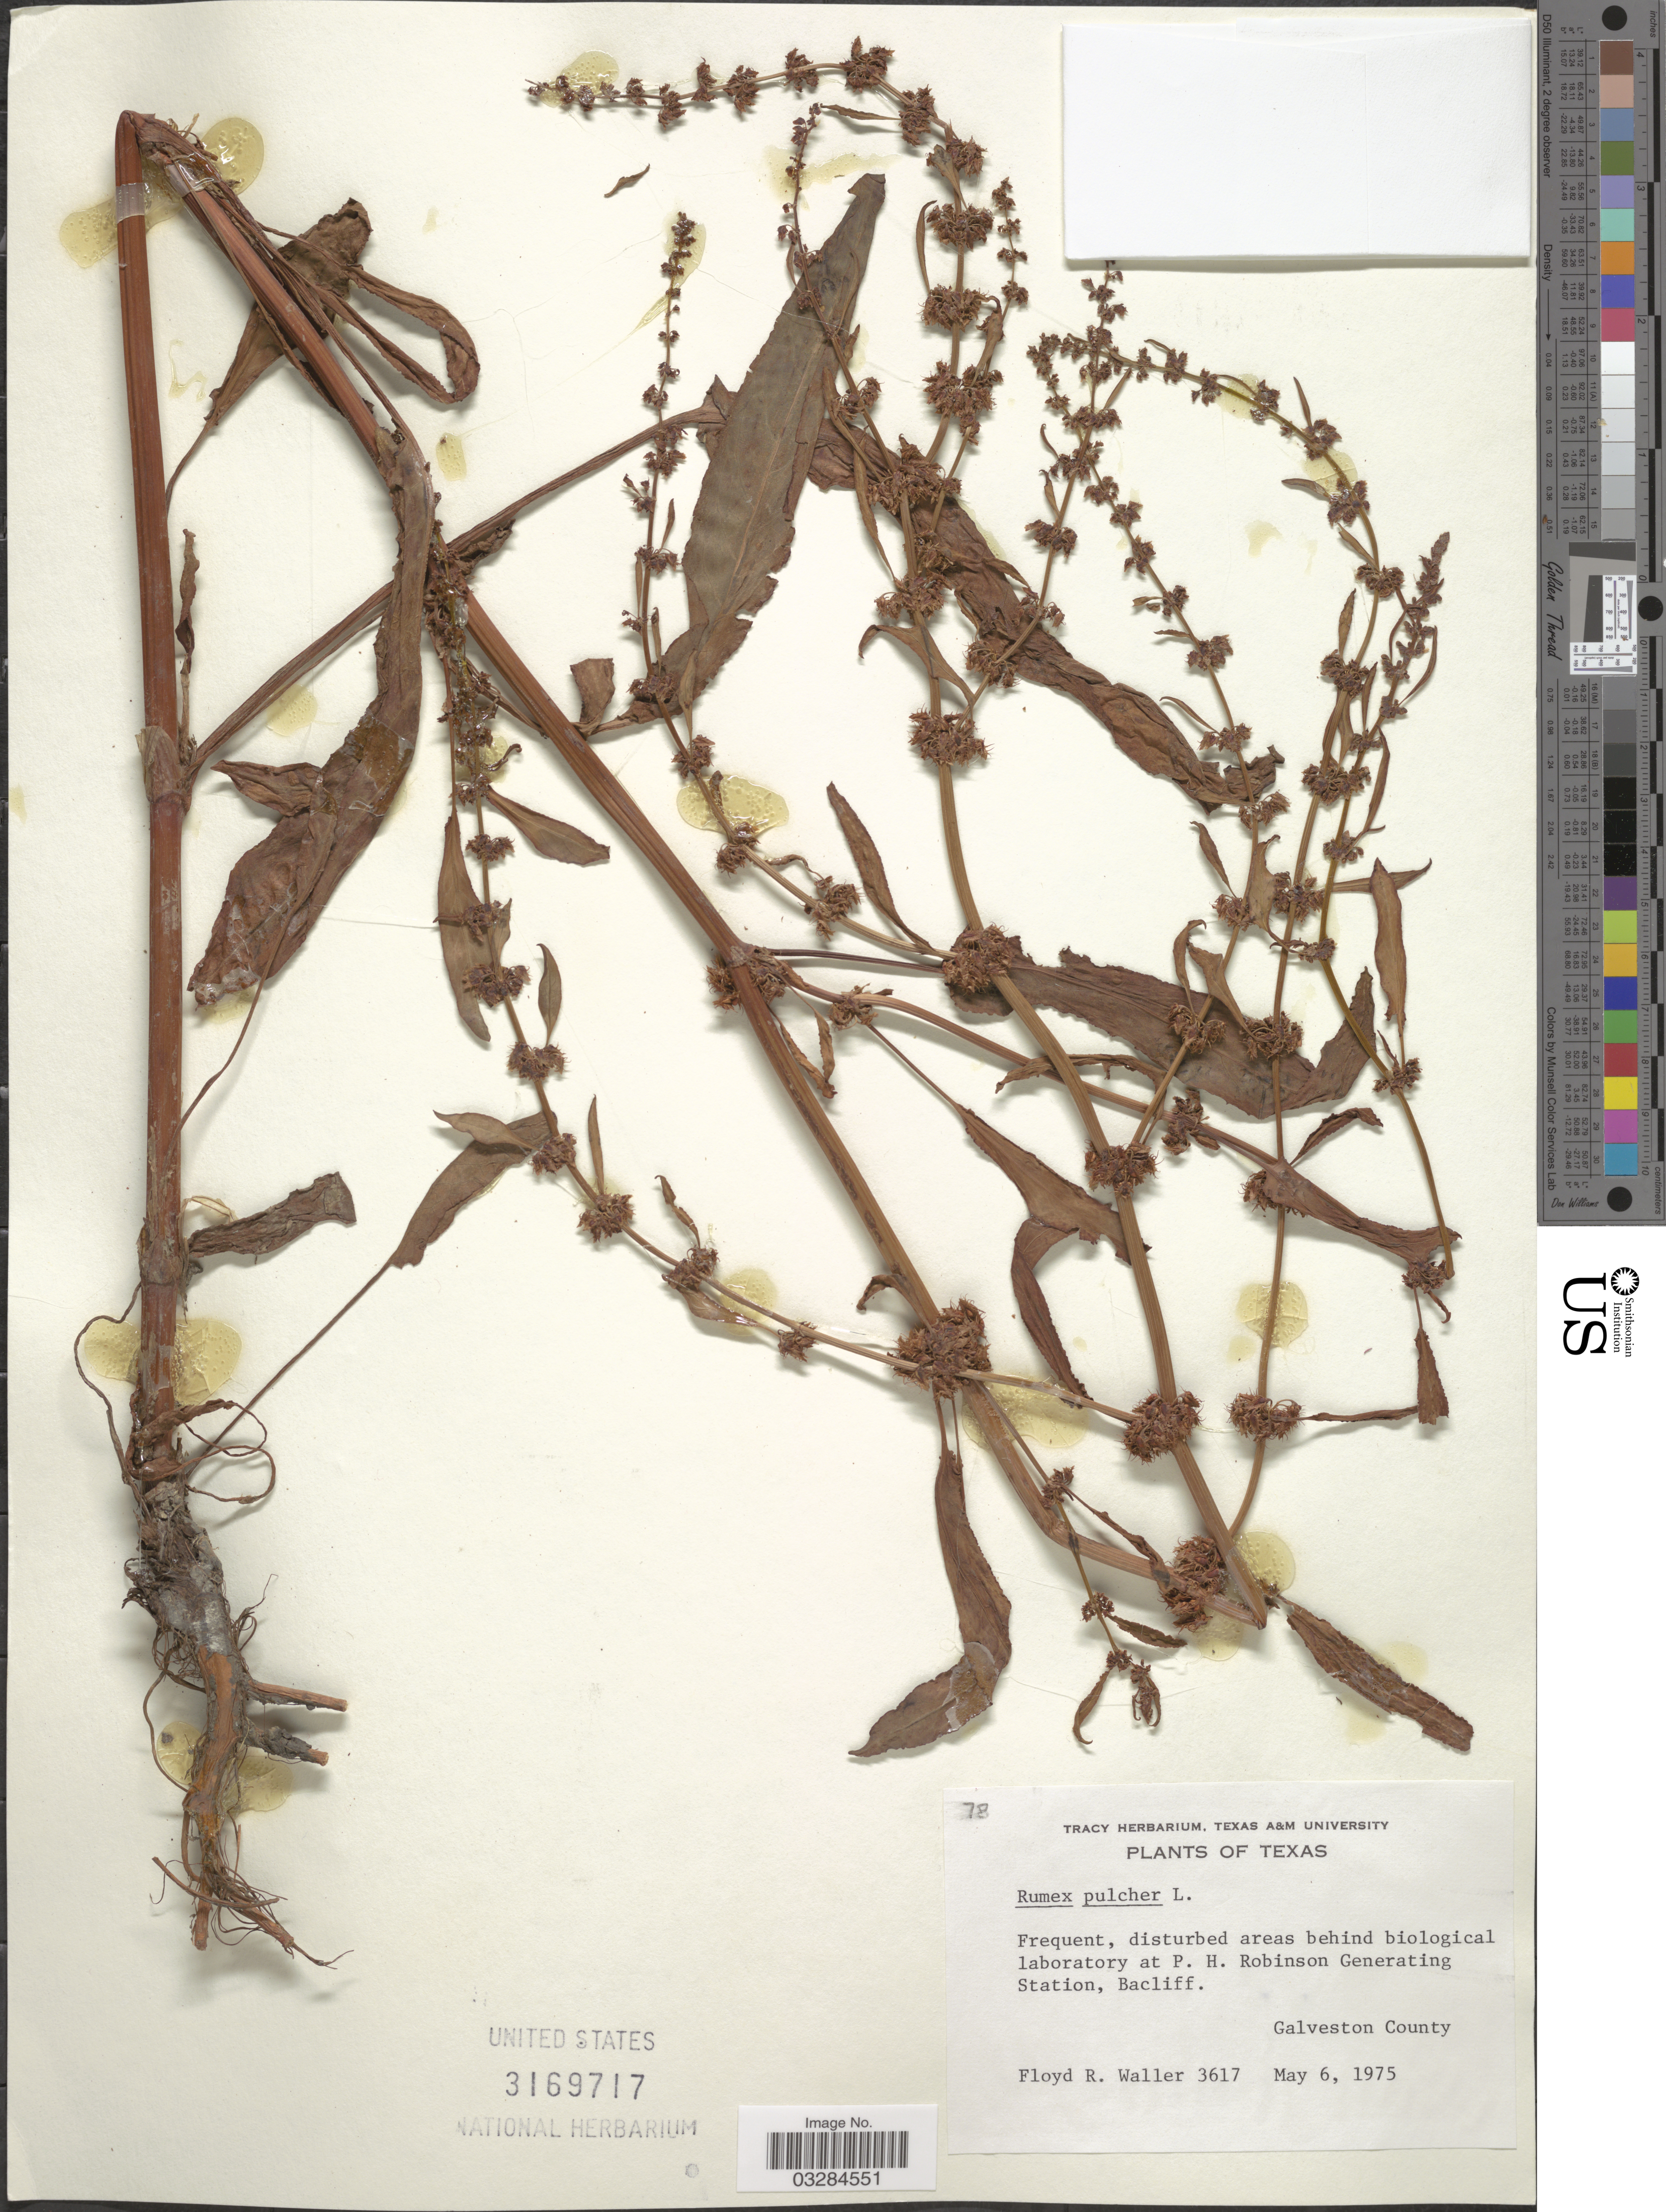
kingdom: Plantae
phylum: Tracheophyta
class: Magnoliopsida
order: Caryophyllales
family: Polygonaceae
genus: Rumex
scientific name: Rumex pulcher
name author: L.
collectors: F. R. Waller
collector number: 3617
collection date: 1975-05-06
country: United States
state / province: Texas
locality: Frequent, disturbed areas behind biological laboratory at P. H. Robinson Generating Station, Bacliff. Gavelston County.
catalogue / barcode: US 3169717